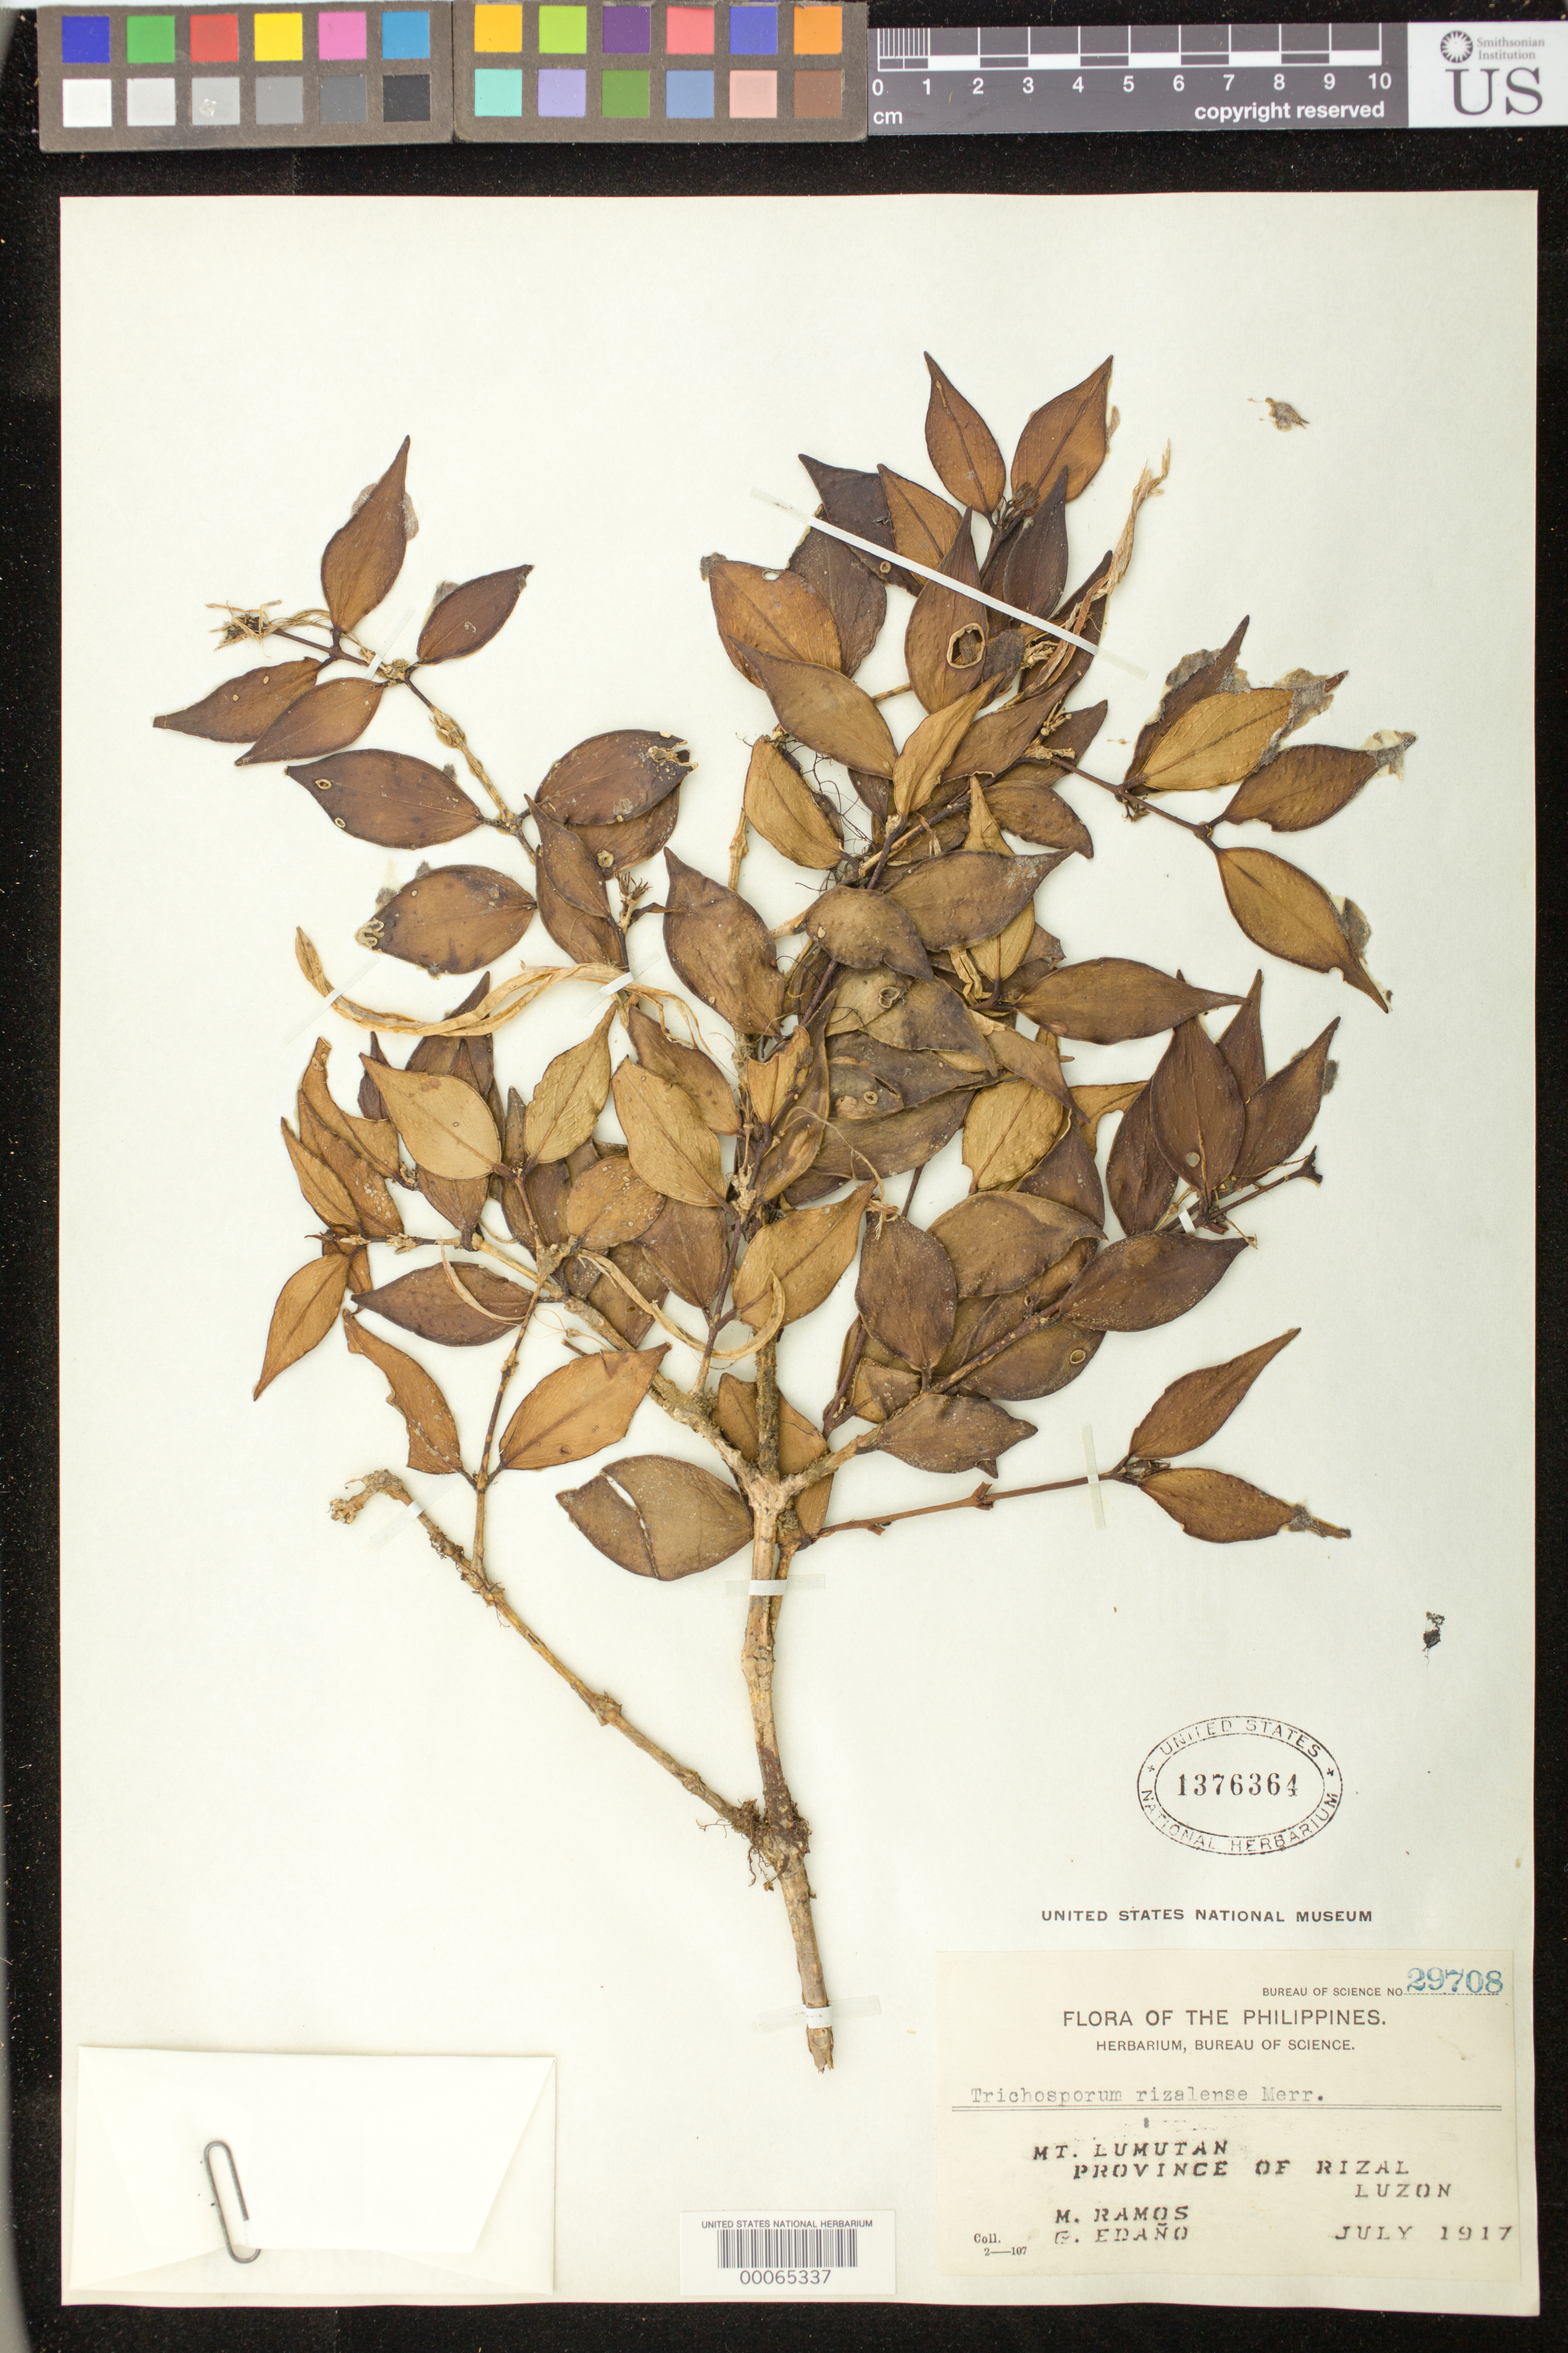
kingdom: Plantae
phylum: Tracheophyta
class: Magnoliopsida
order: Lamiales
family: Gesneriaceae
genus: Trichosporum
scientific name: Trichosporum rizalense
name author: Merr.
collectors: M. Ramos & G. E. Edaño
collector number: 29708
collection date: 1917-07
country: Philippines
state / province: Calabarzon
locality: Mt. Lumutan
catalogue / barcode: US 1376364